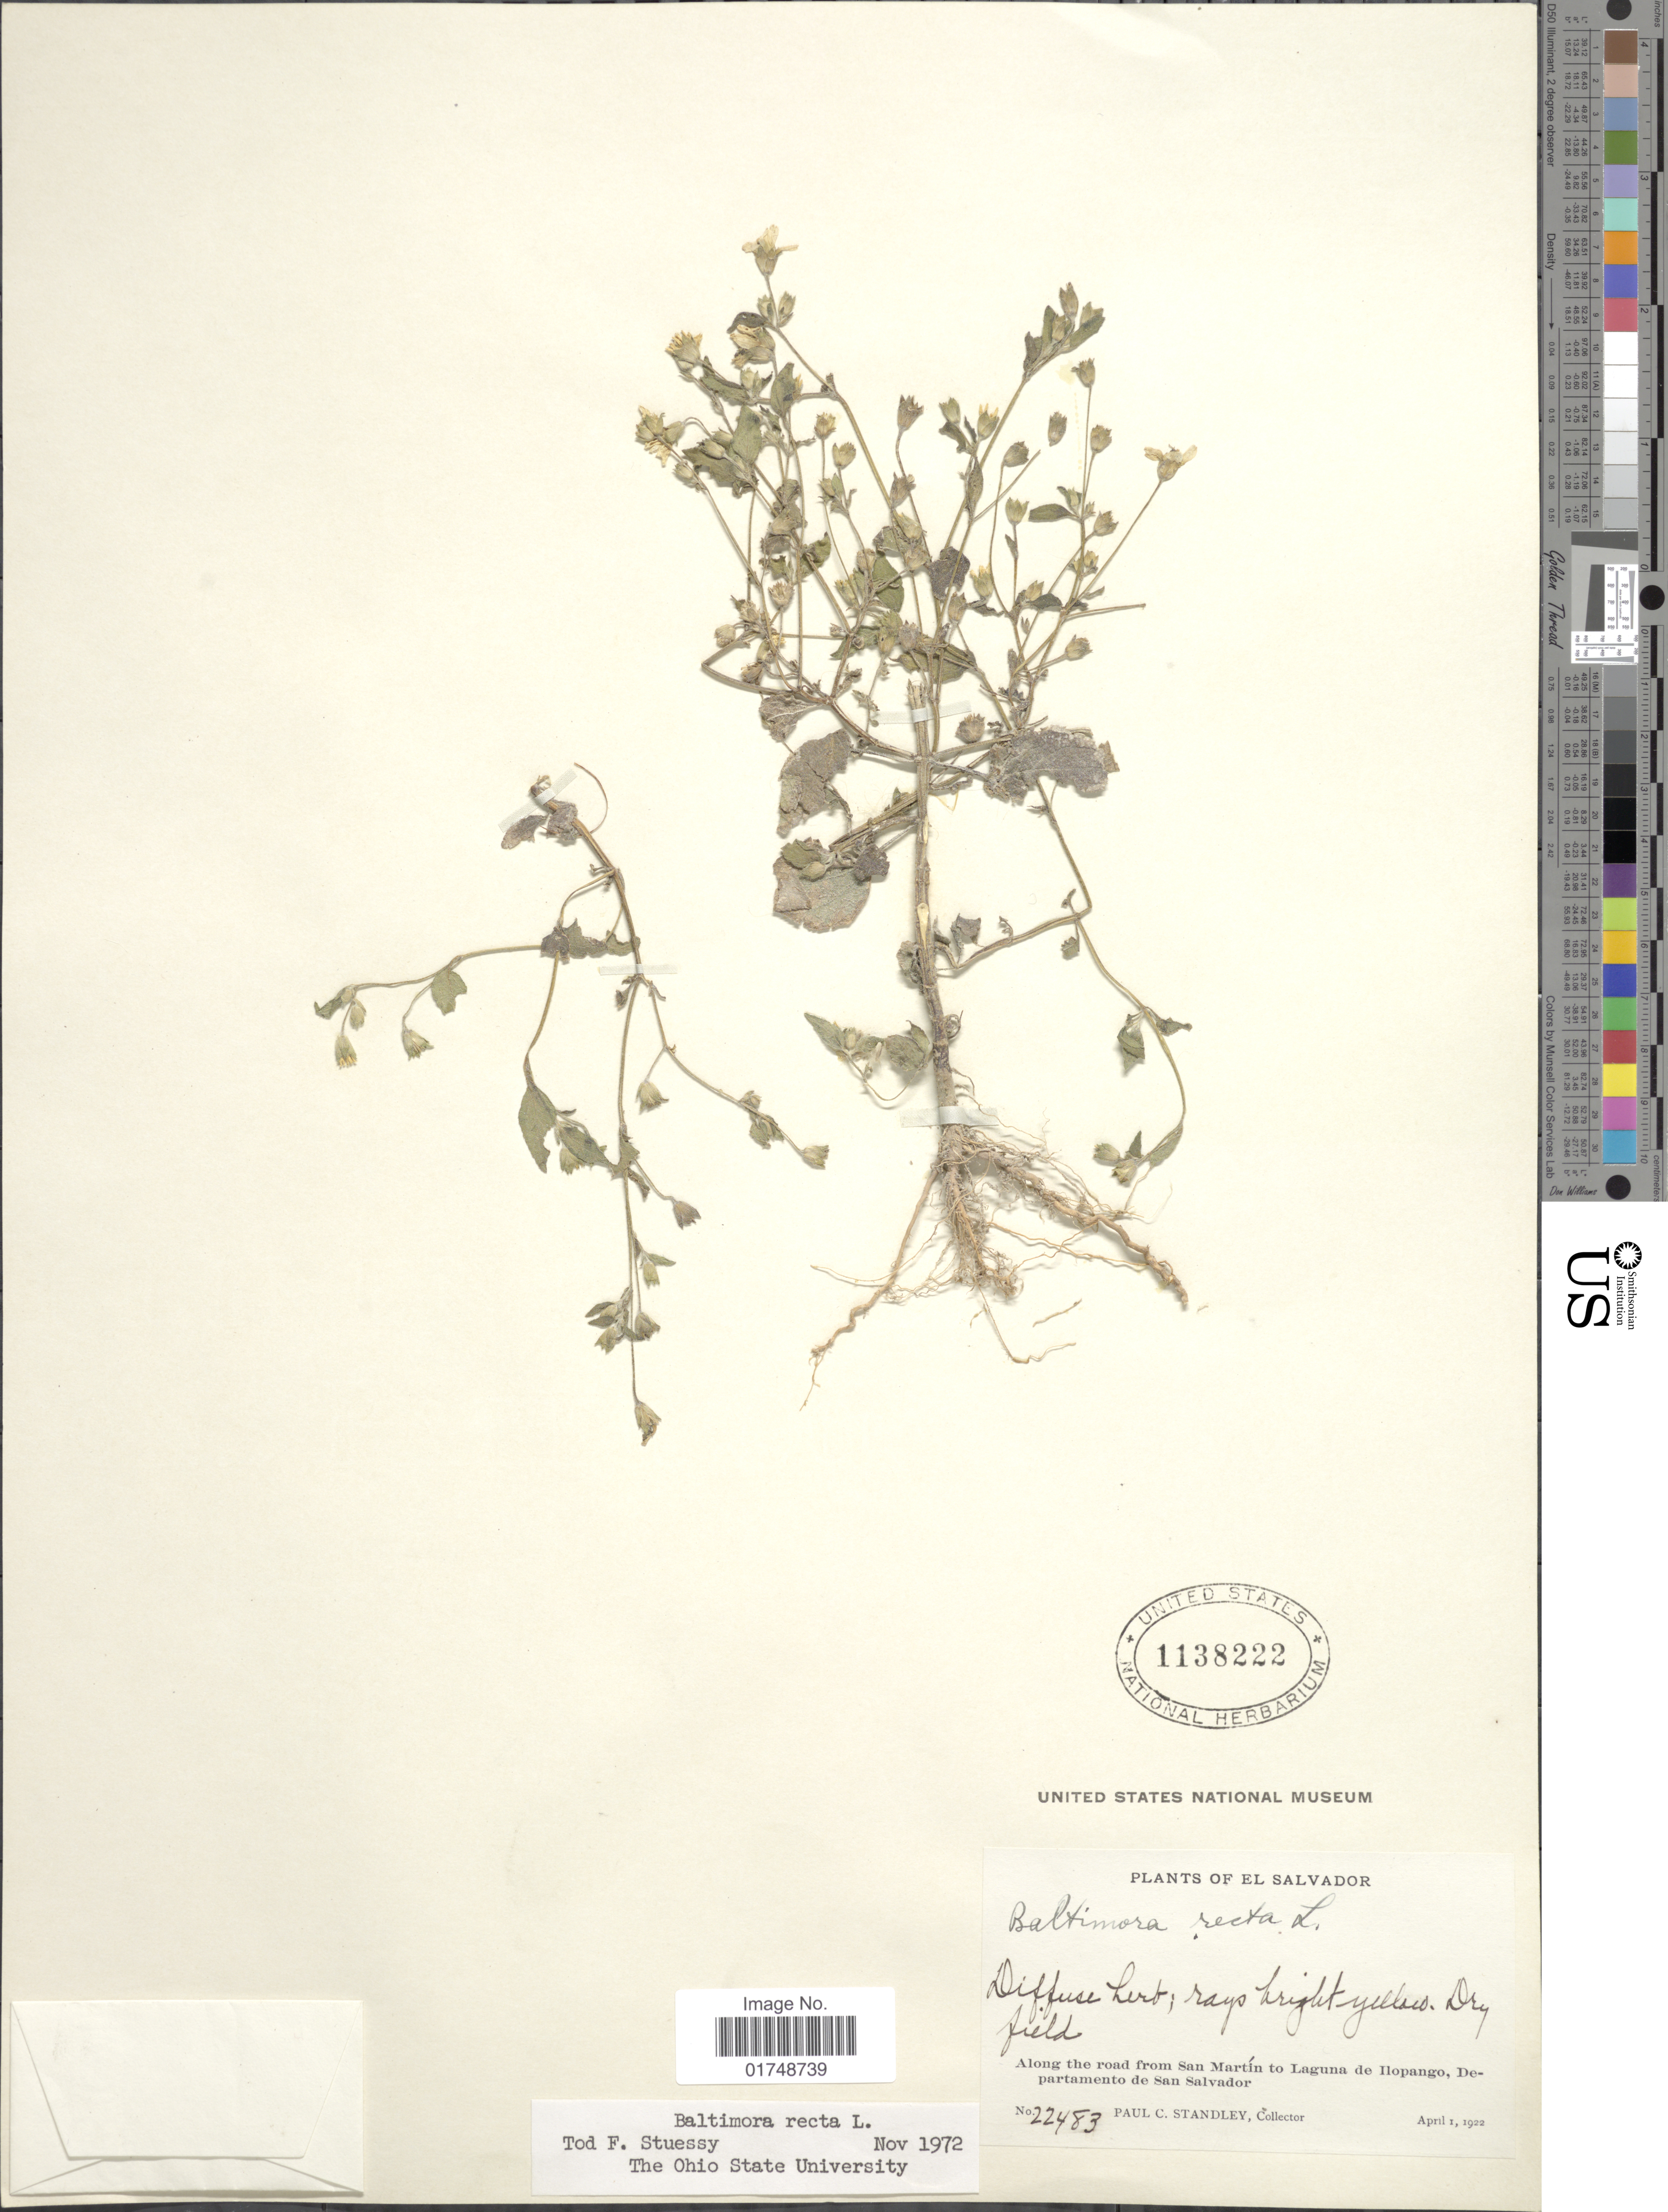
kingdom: Plantae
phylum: Tracheophyta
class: Magnoliopsida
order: Asterales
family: Asteraceae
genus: Baltimora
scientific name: Baltimora recta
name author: L.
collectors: P. C. Standley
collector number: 22483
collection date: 1922-04-01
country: El Salvador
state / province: San Salvador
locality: Along the road from San Martin to Laguna de Hopango, Departamento de San Salvador.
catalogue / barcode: US 1138222